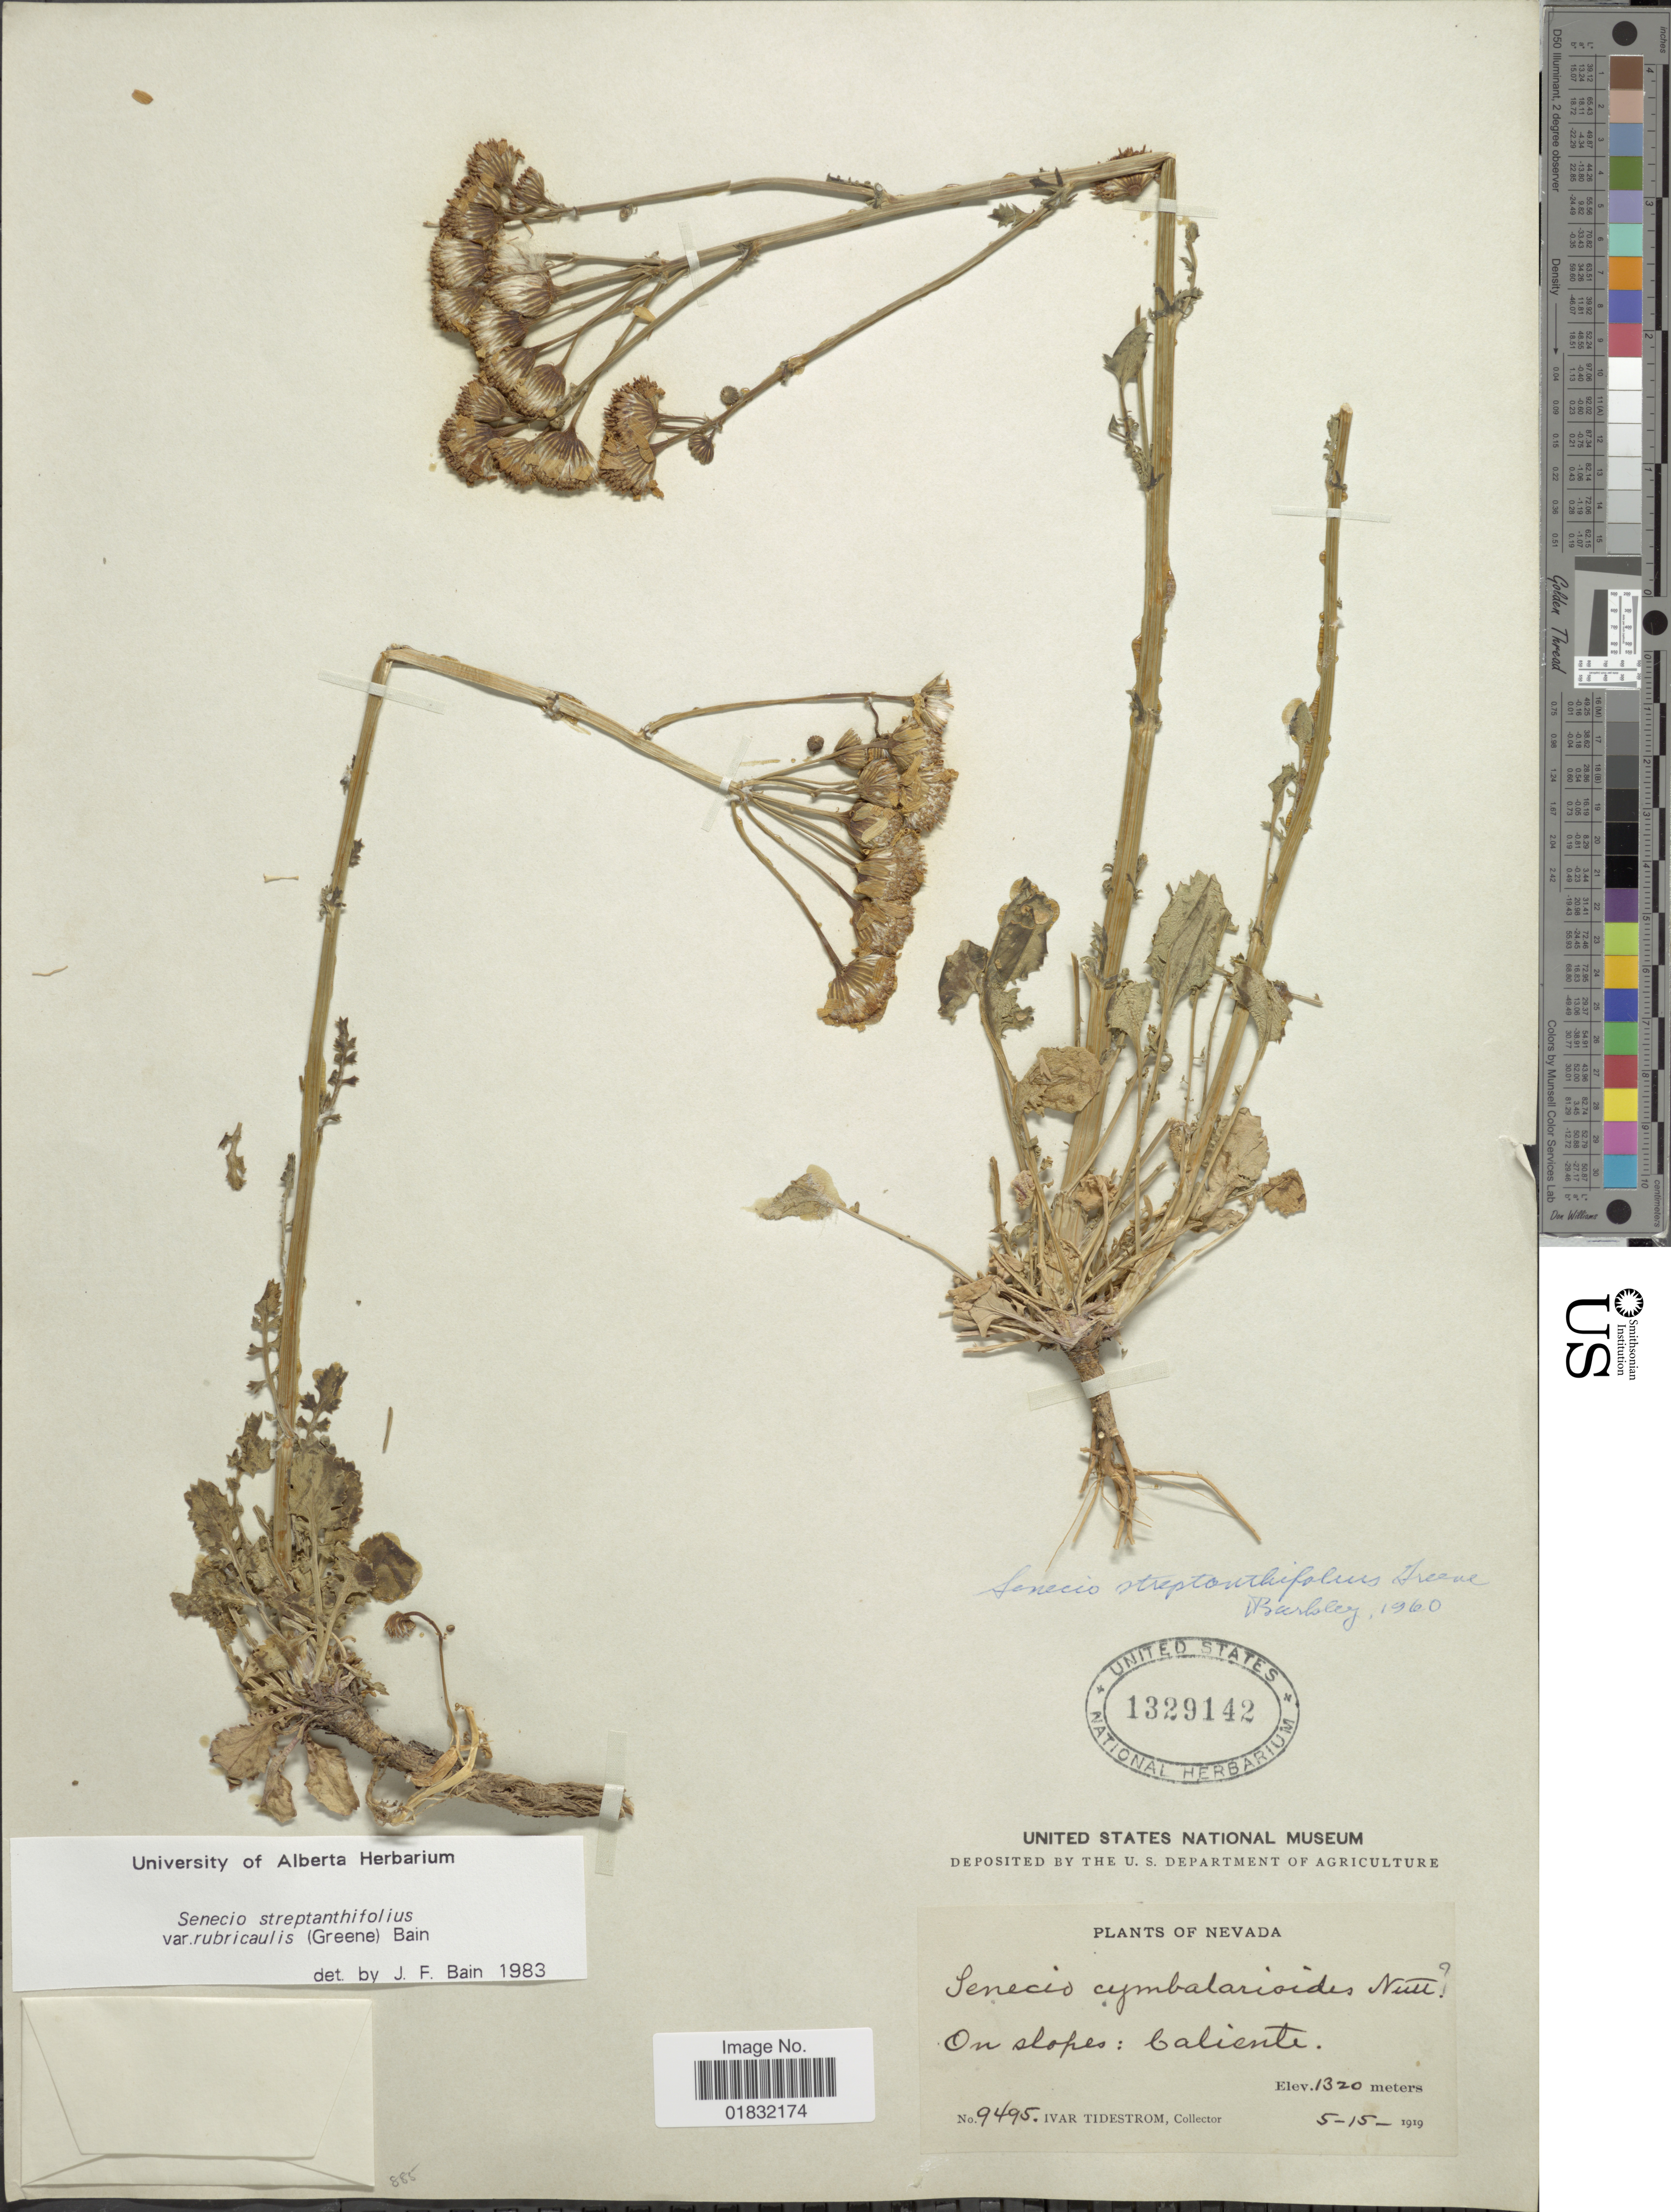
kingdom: Plantae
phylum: Tracheophyta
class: Magnoliopsida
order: Asterales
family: Asteraceae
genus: Packera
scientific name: Packera streptanthifolia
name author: (Greene) W.A. Weber & Á. Löve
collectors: I. F. Tidestrom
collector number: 9495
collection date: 1919-05-15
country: United States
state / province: Nevada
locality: On slopes: Caliente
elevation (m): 1320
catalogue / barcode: US 1329142